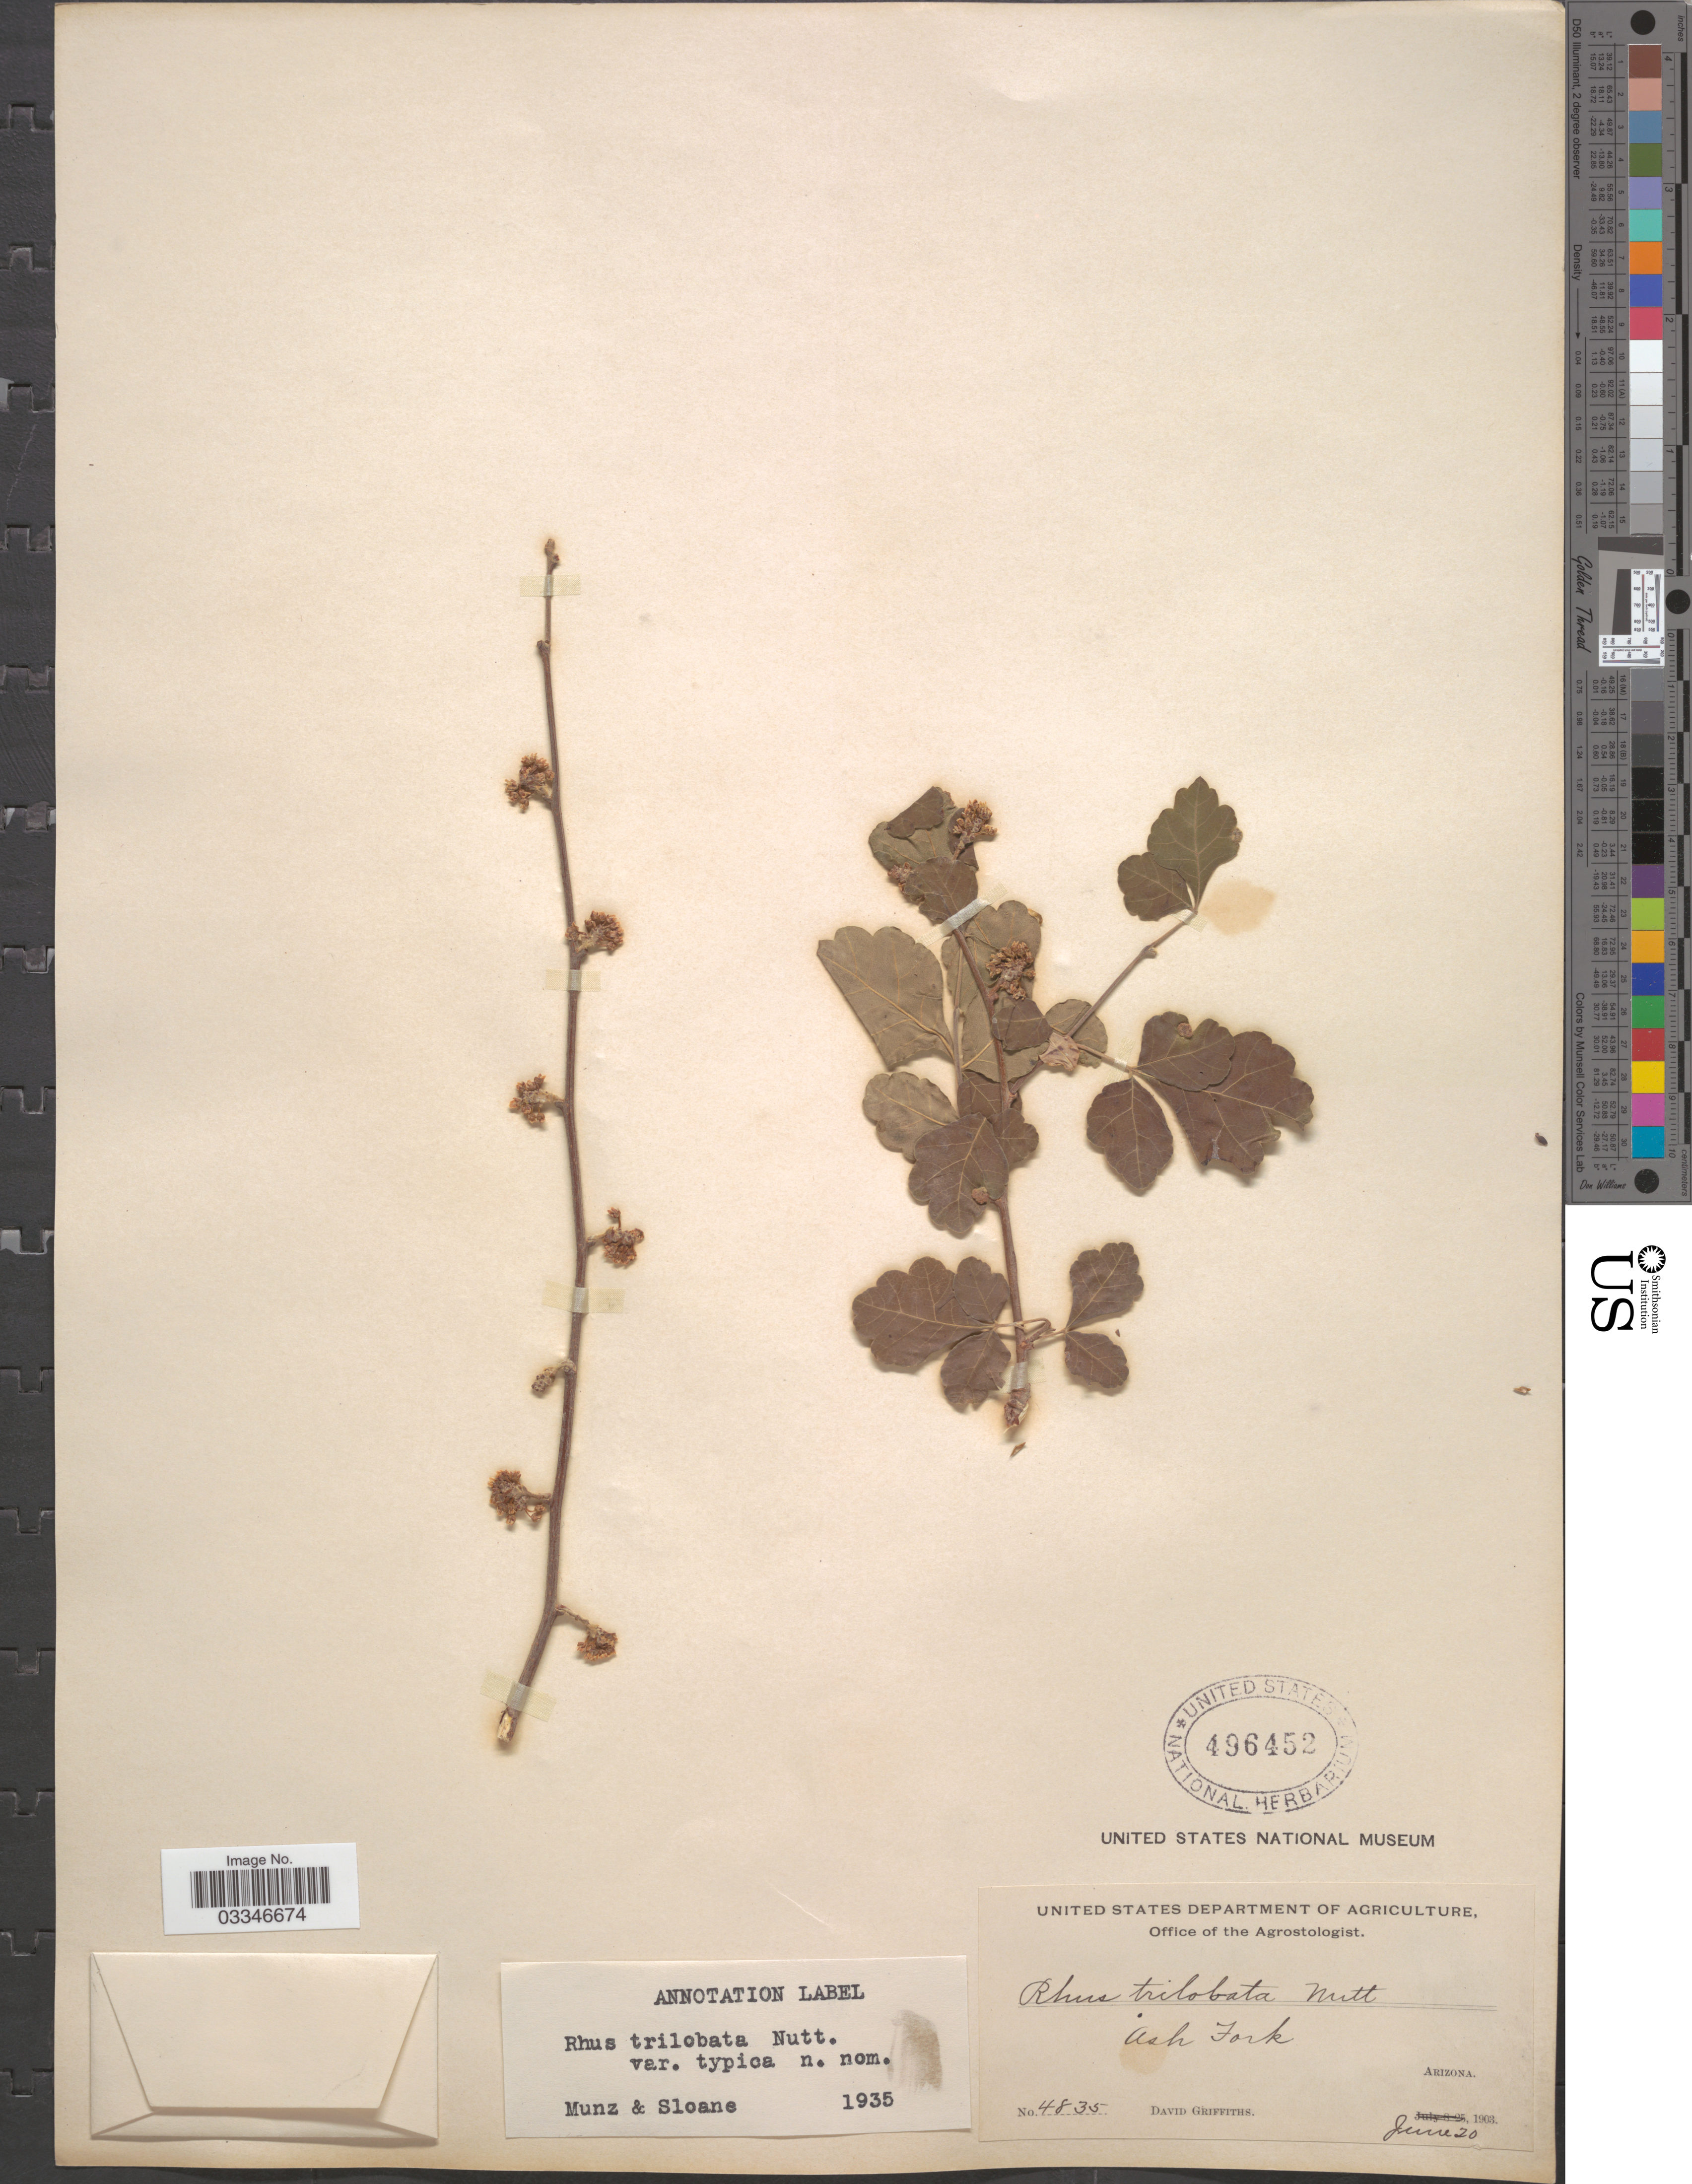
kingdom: Plantae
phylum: Tracheophyta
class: Magnoliopsida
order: Sapindales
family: Anacardiaceae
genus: Rhus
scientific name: Rhus trilobata var. typica Munz & Sloane ined.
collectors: D. Griffiths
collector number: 4835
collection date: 1903-06-20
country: United States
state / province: Arizona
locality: Ash Fork.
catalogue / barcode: US 496452